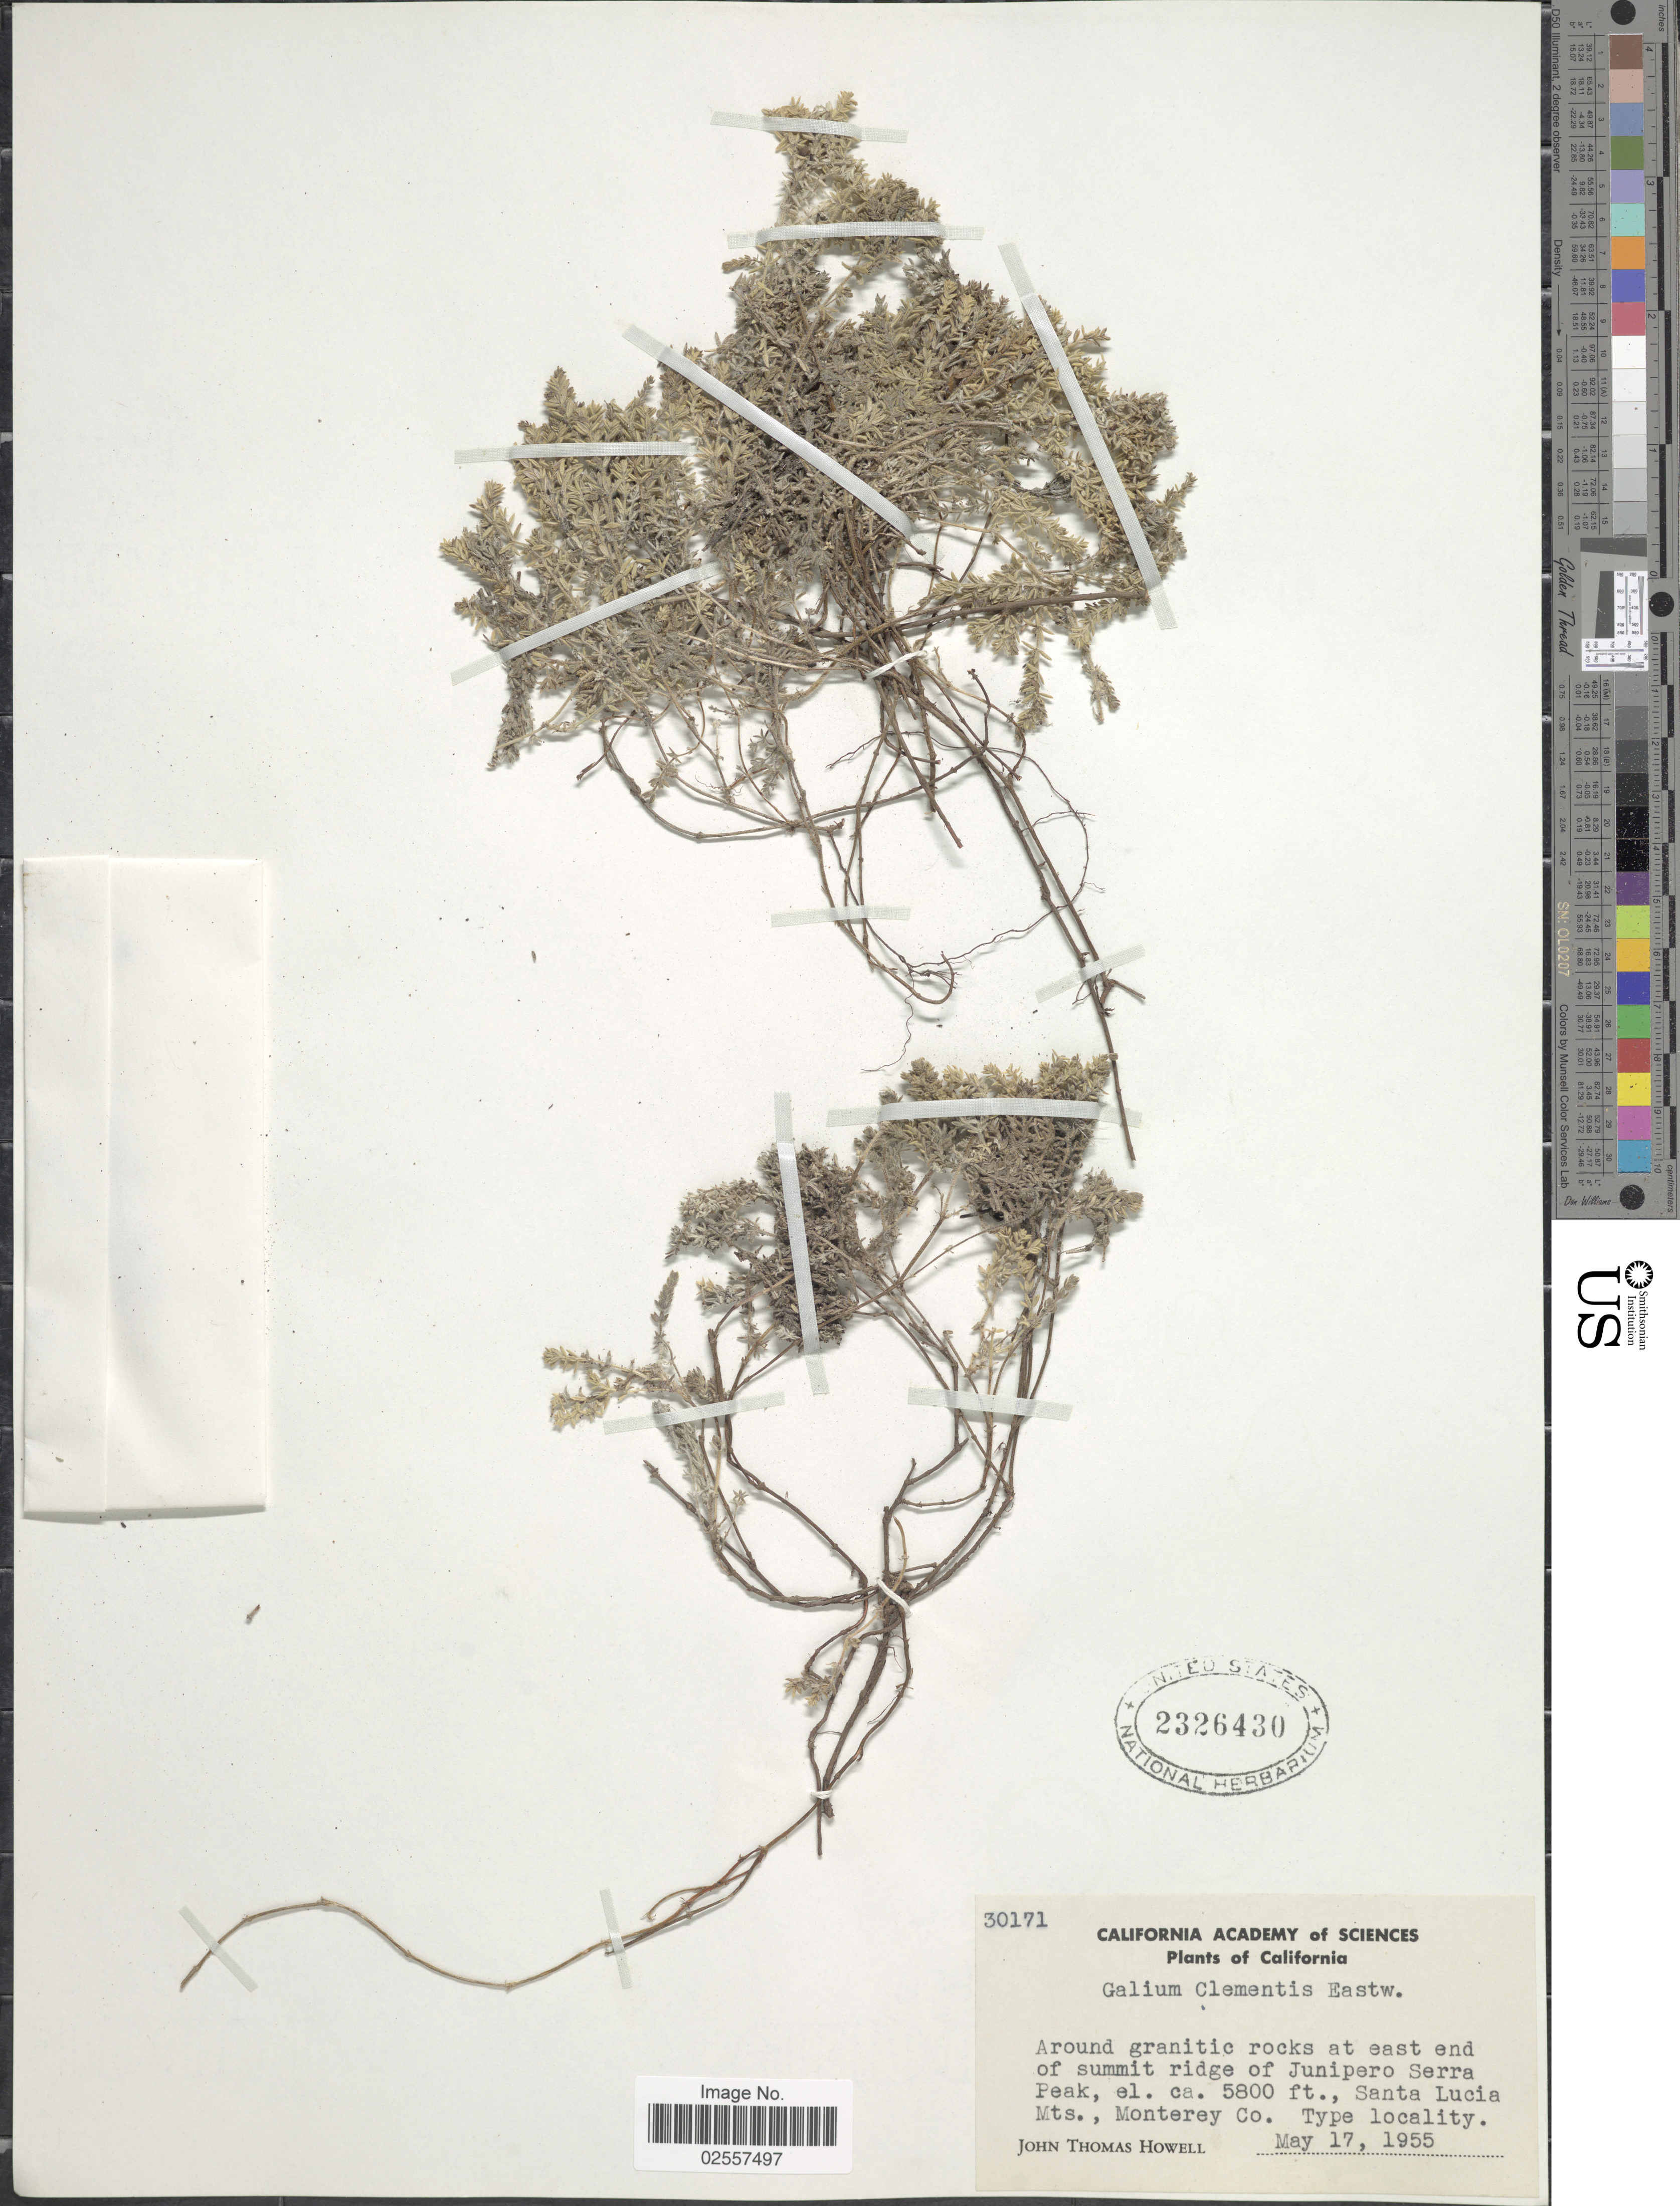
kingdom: Plantae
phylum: Tracheophyta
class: Magnoliopsida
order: Gentianales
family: Rubiaceae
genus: Galium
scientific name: Galium clementis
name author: Eastw.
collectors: J. T. Howell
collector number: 30171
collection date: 1955-05-17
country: United States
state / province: California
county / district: Monterey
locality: Around granitic rocks at east end of summit ridge of Junipero Serra Peak., Santa Lucia Mts., Monterey Co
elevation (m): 1768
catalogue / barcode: US 2326430